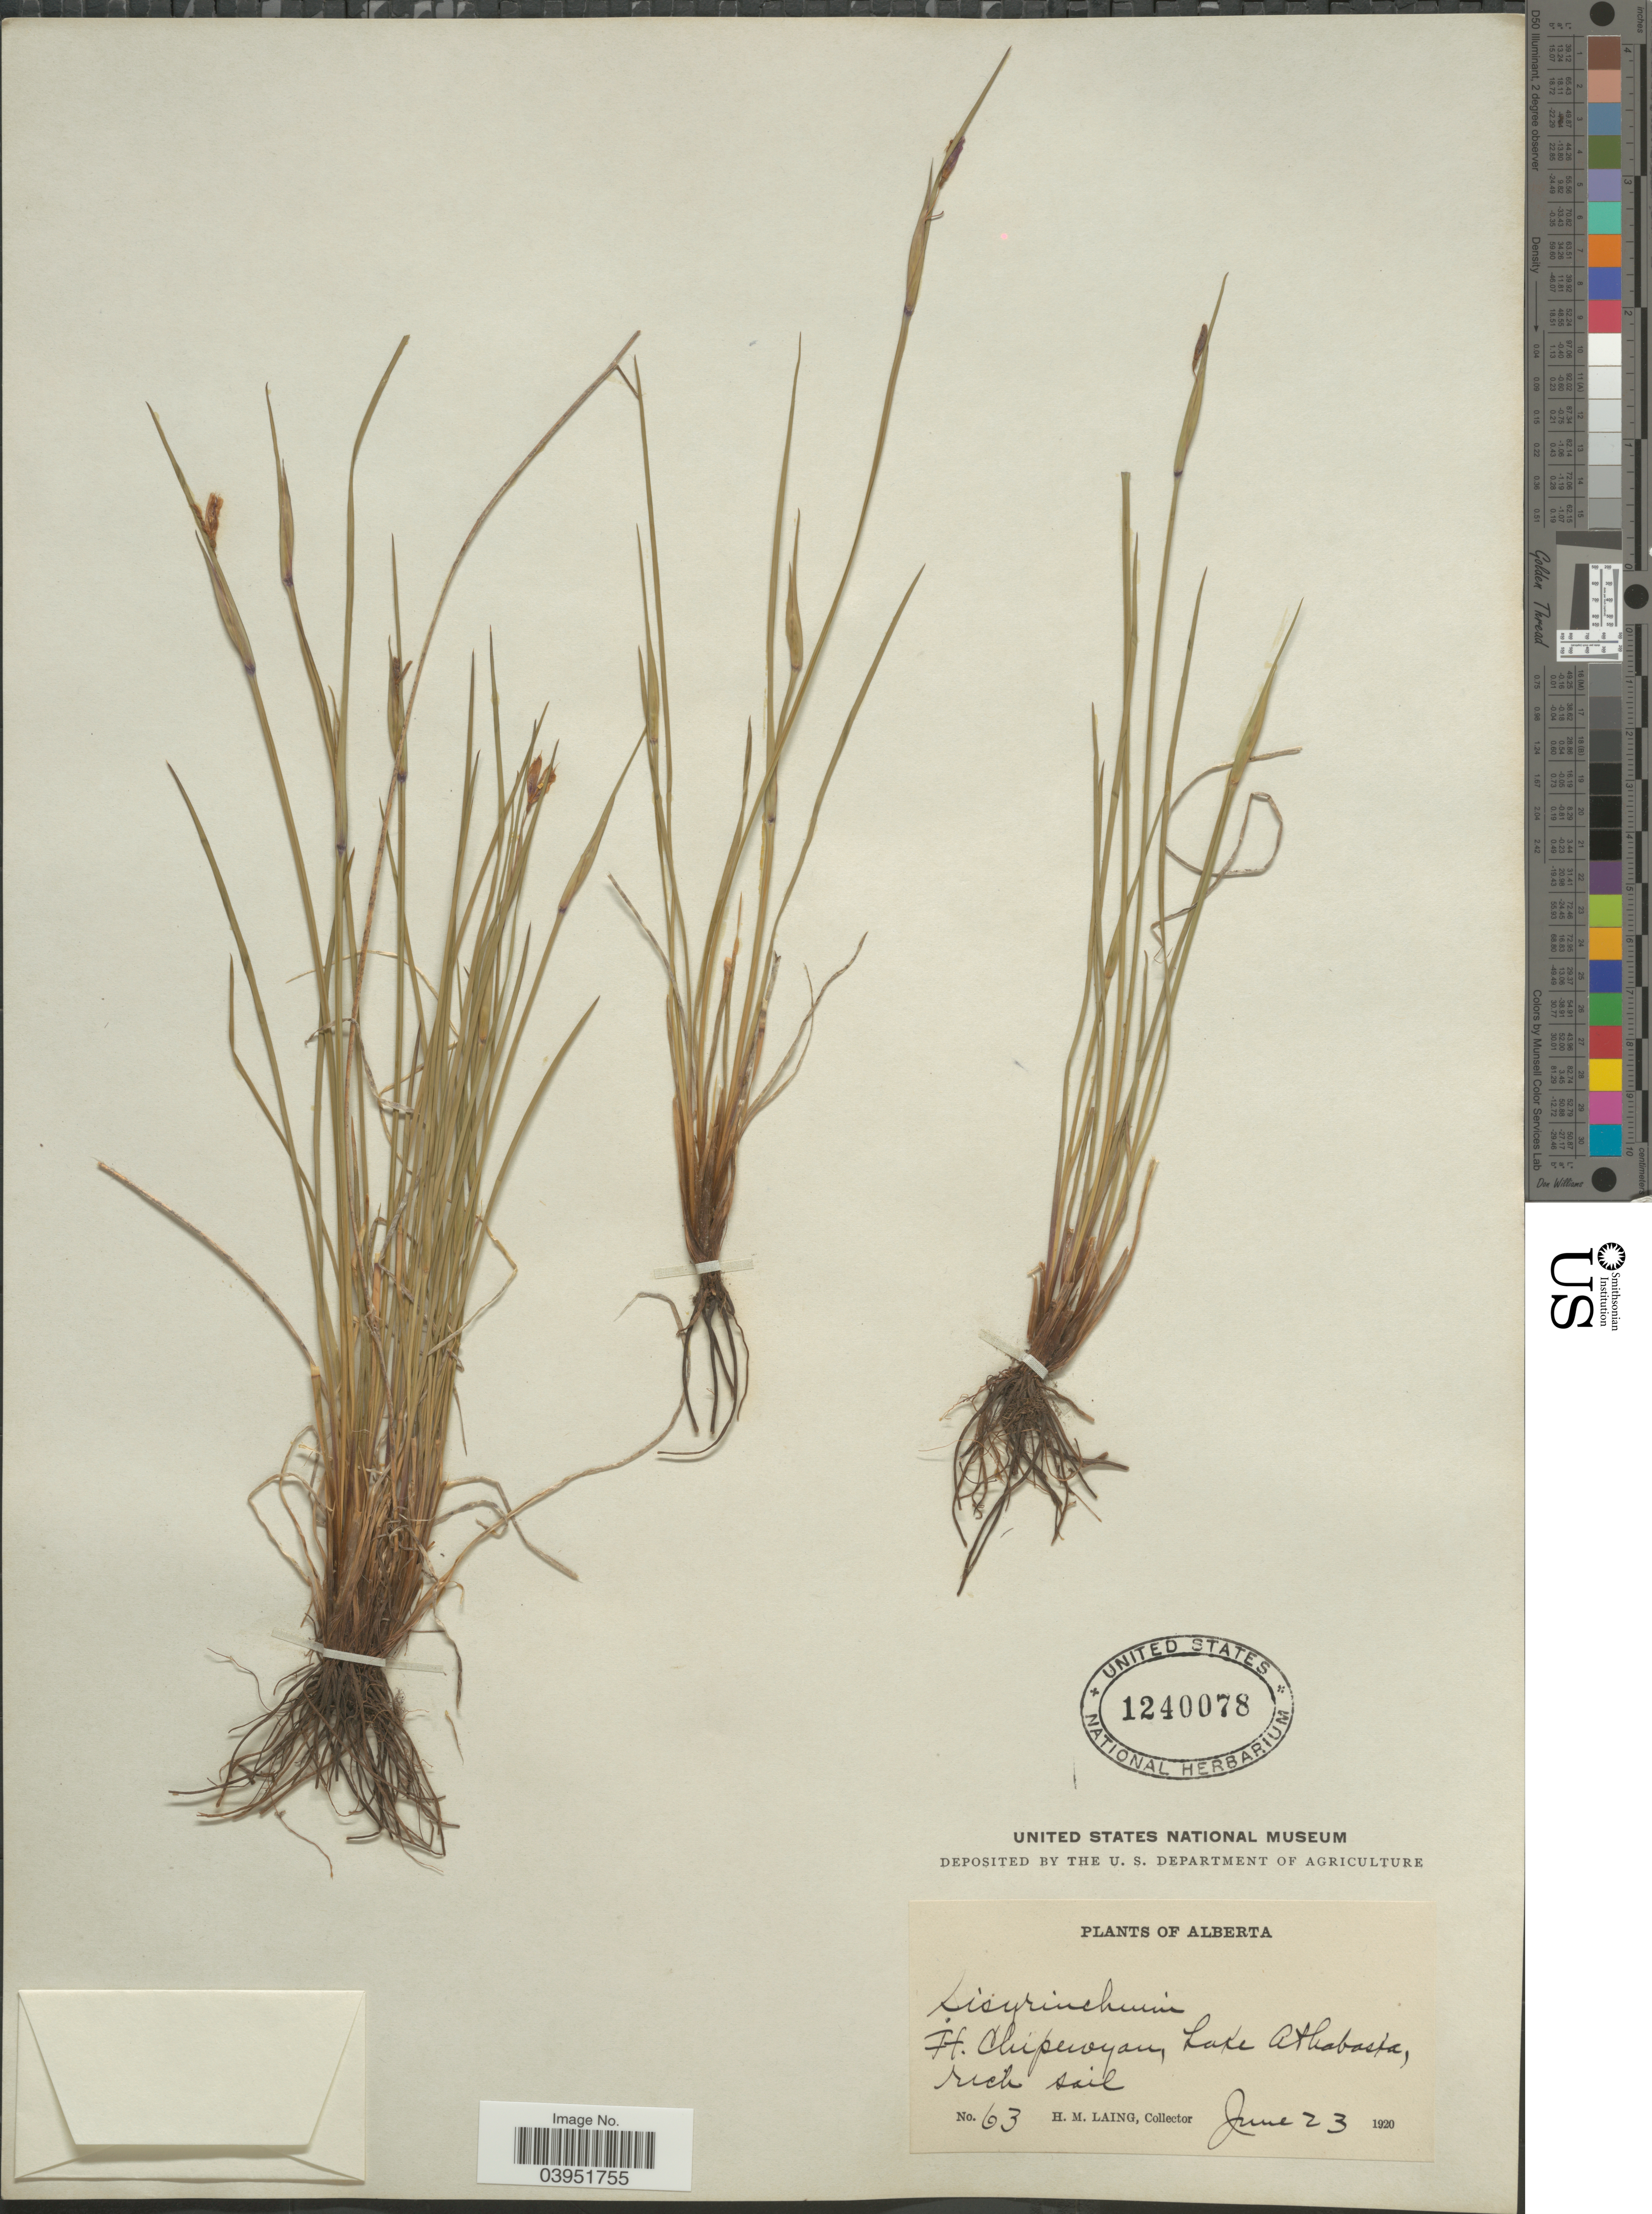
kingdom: Plantae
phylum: Tracheophyta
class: Liliopsida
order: Asparagales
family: Iridaceae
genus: Sisyrinchium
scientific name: Sisyrinchium sp.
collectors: H. Laing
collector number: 63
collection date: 1920-06-23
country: Canada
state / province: Alberta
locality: Ft. Chipewyan, Lake Athabaska.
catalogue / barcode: US 1240078